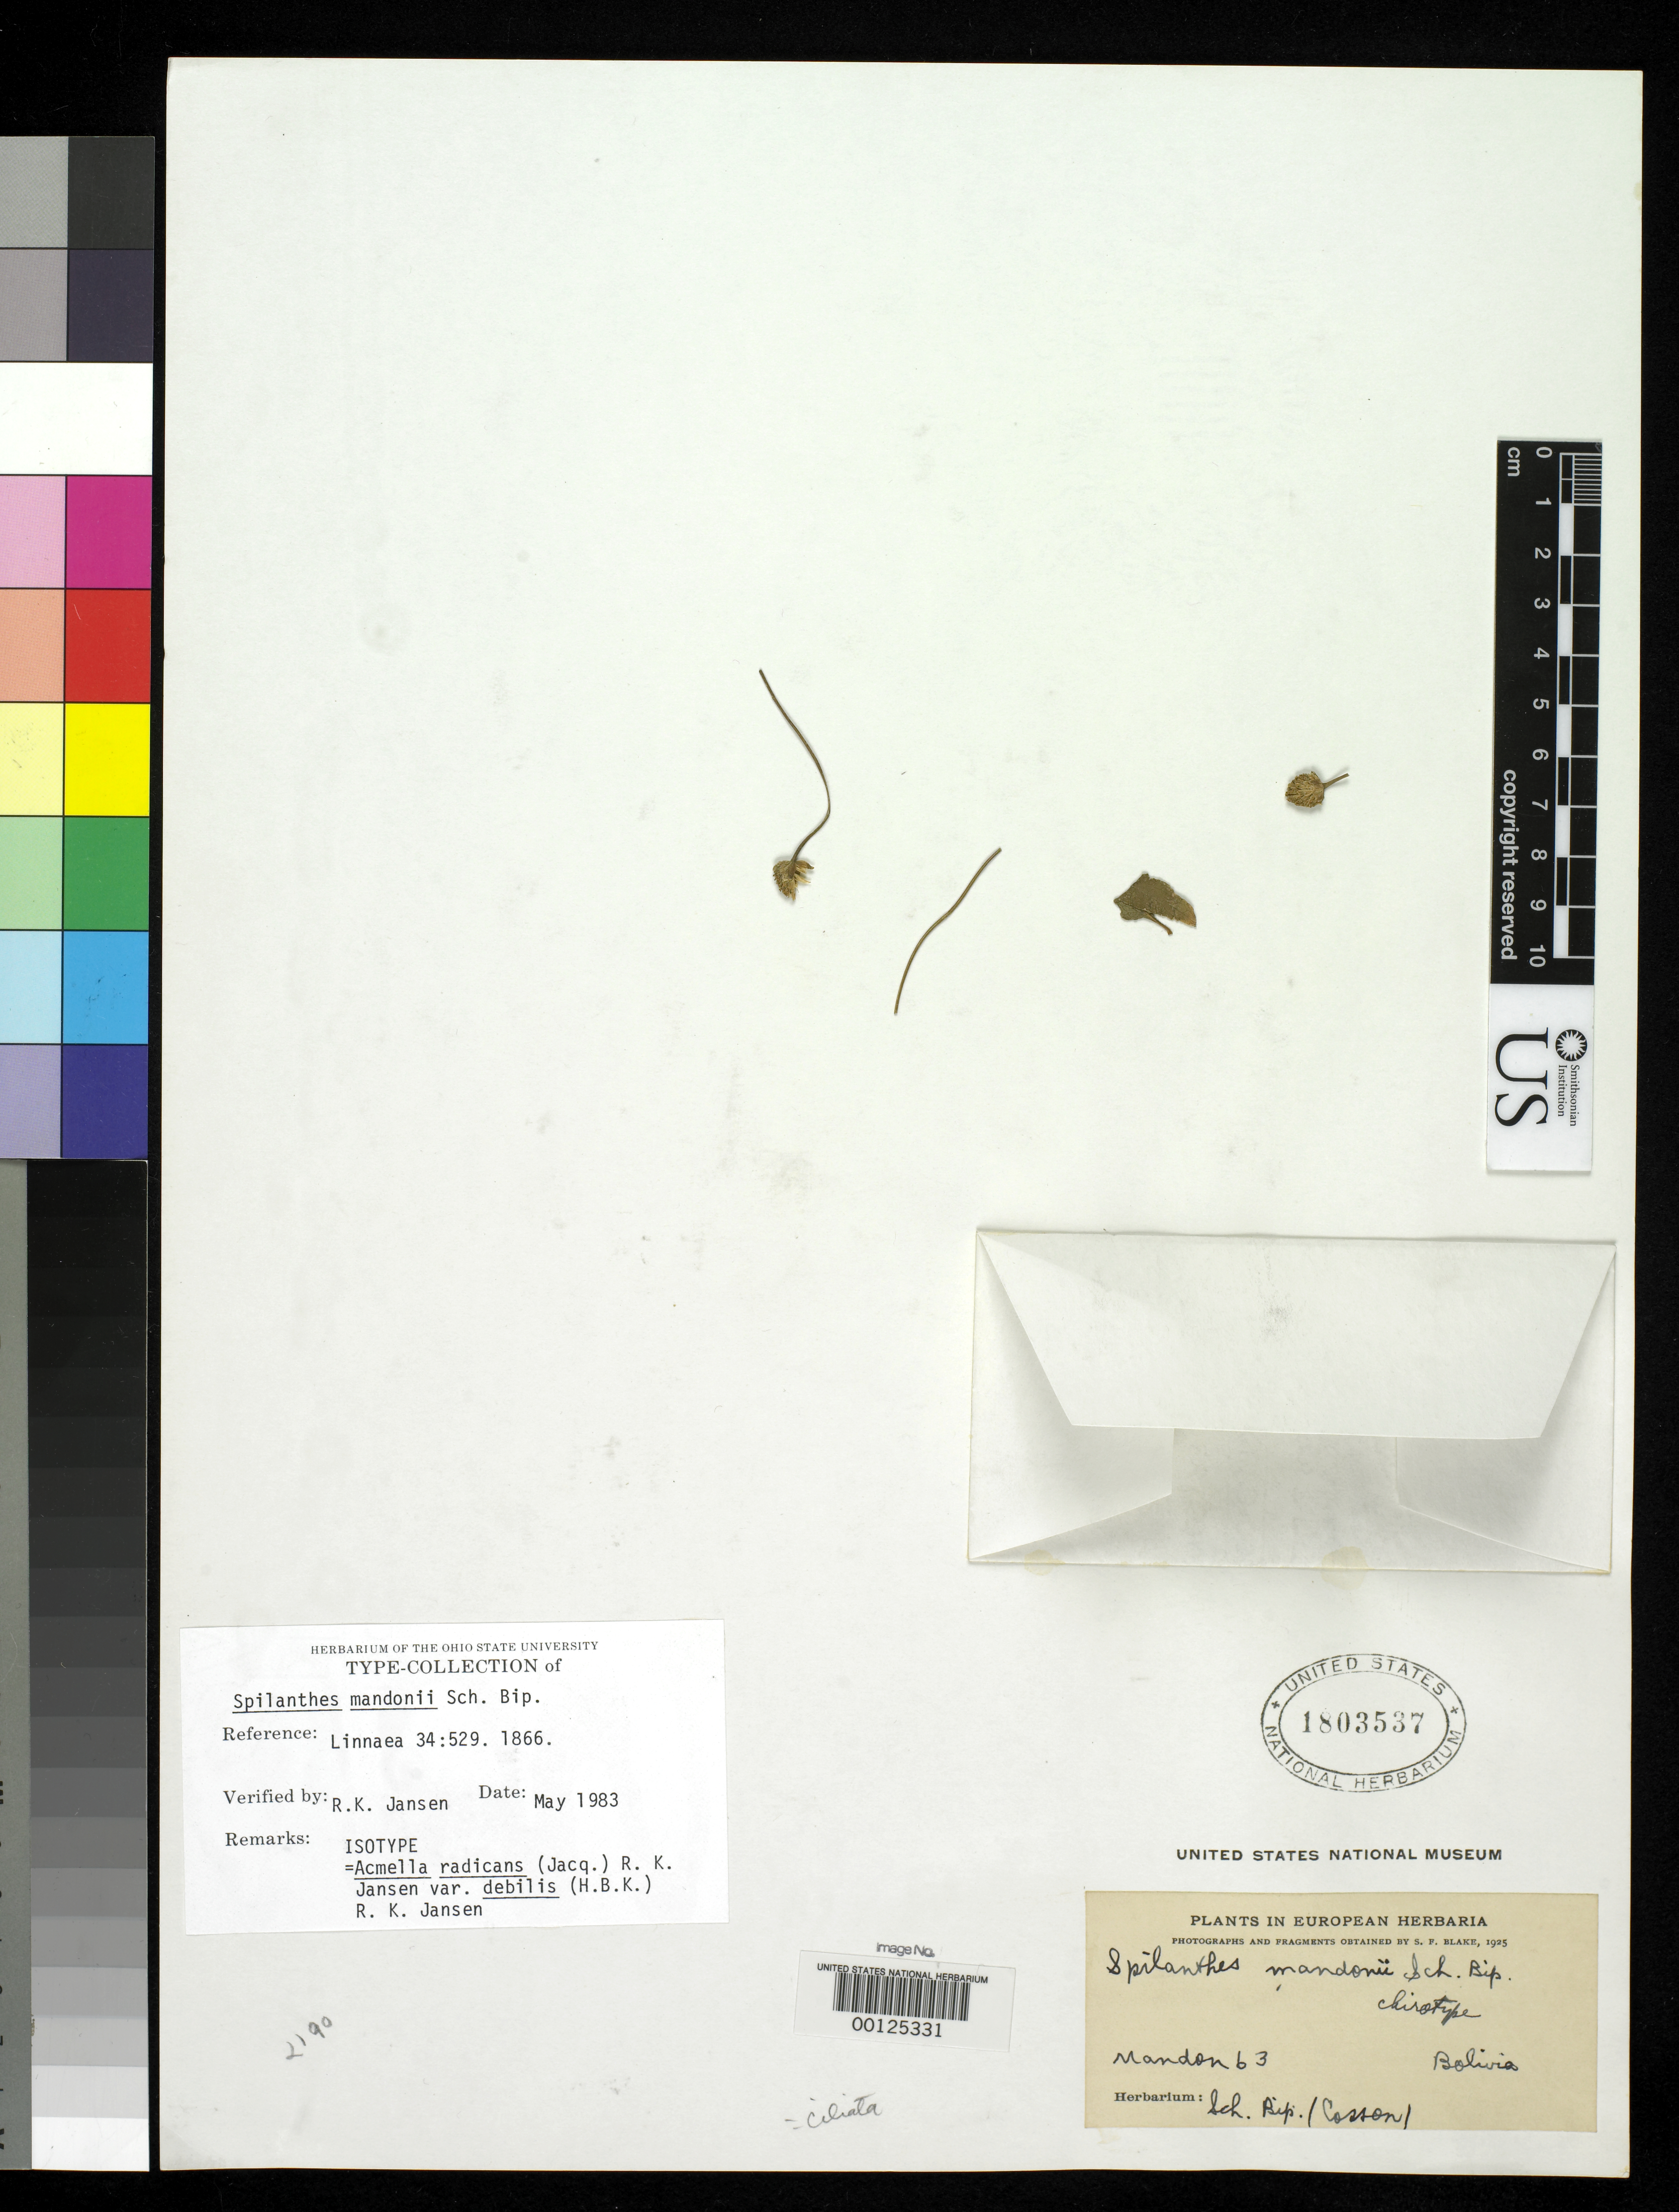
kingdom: Plantae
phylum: Tracheophyta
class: Magnoliopsida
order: Asterales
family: Asteraceae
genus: Spilanthes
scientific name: Spilanthes mandonii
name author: Sch. Bip.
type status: Isotype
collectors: C. H. Schultz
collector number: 63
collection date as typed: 1857 to -- --- 1861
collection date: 1857/1861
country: Bolivia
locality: Mapiri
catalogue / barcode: US 1803537